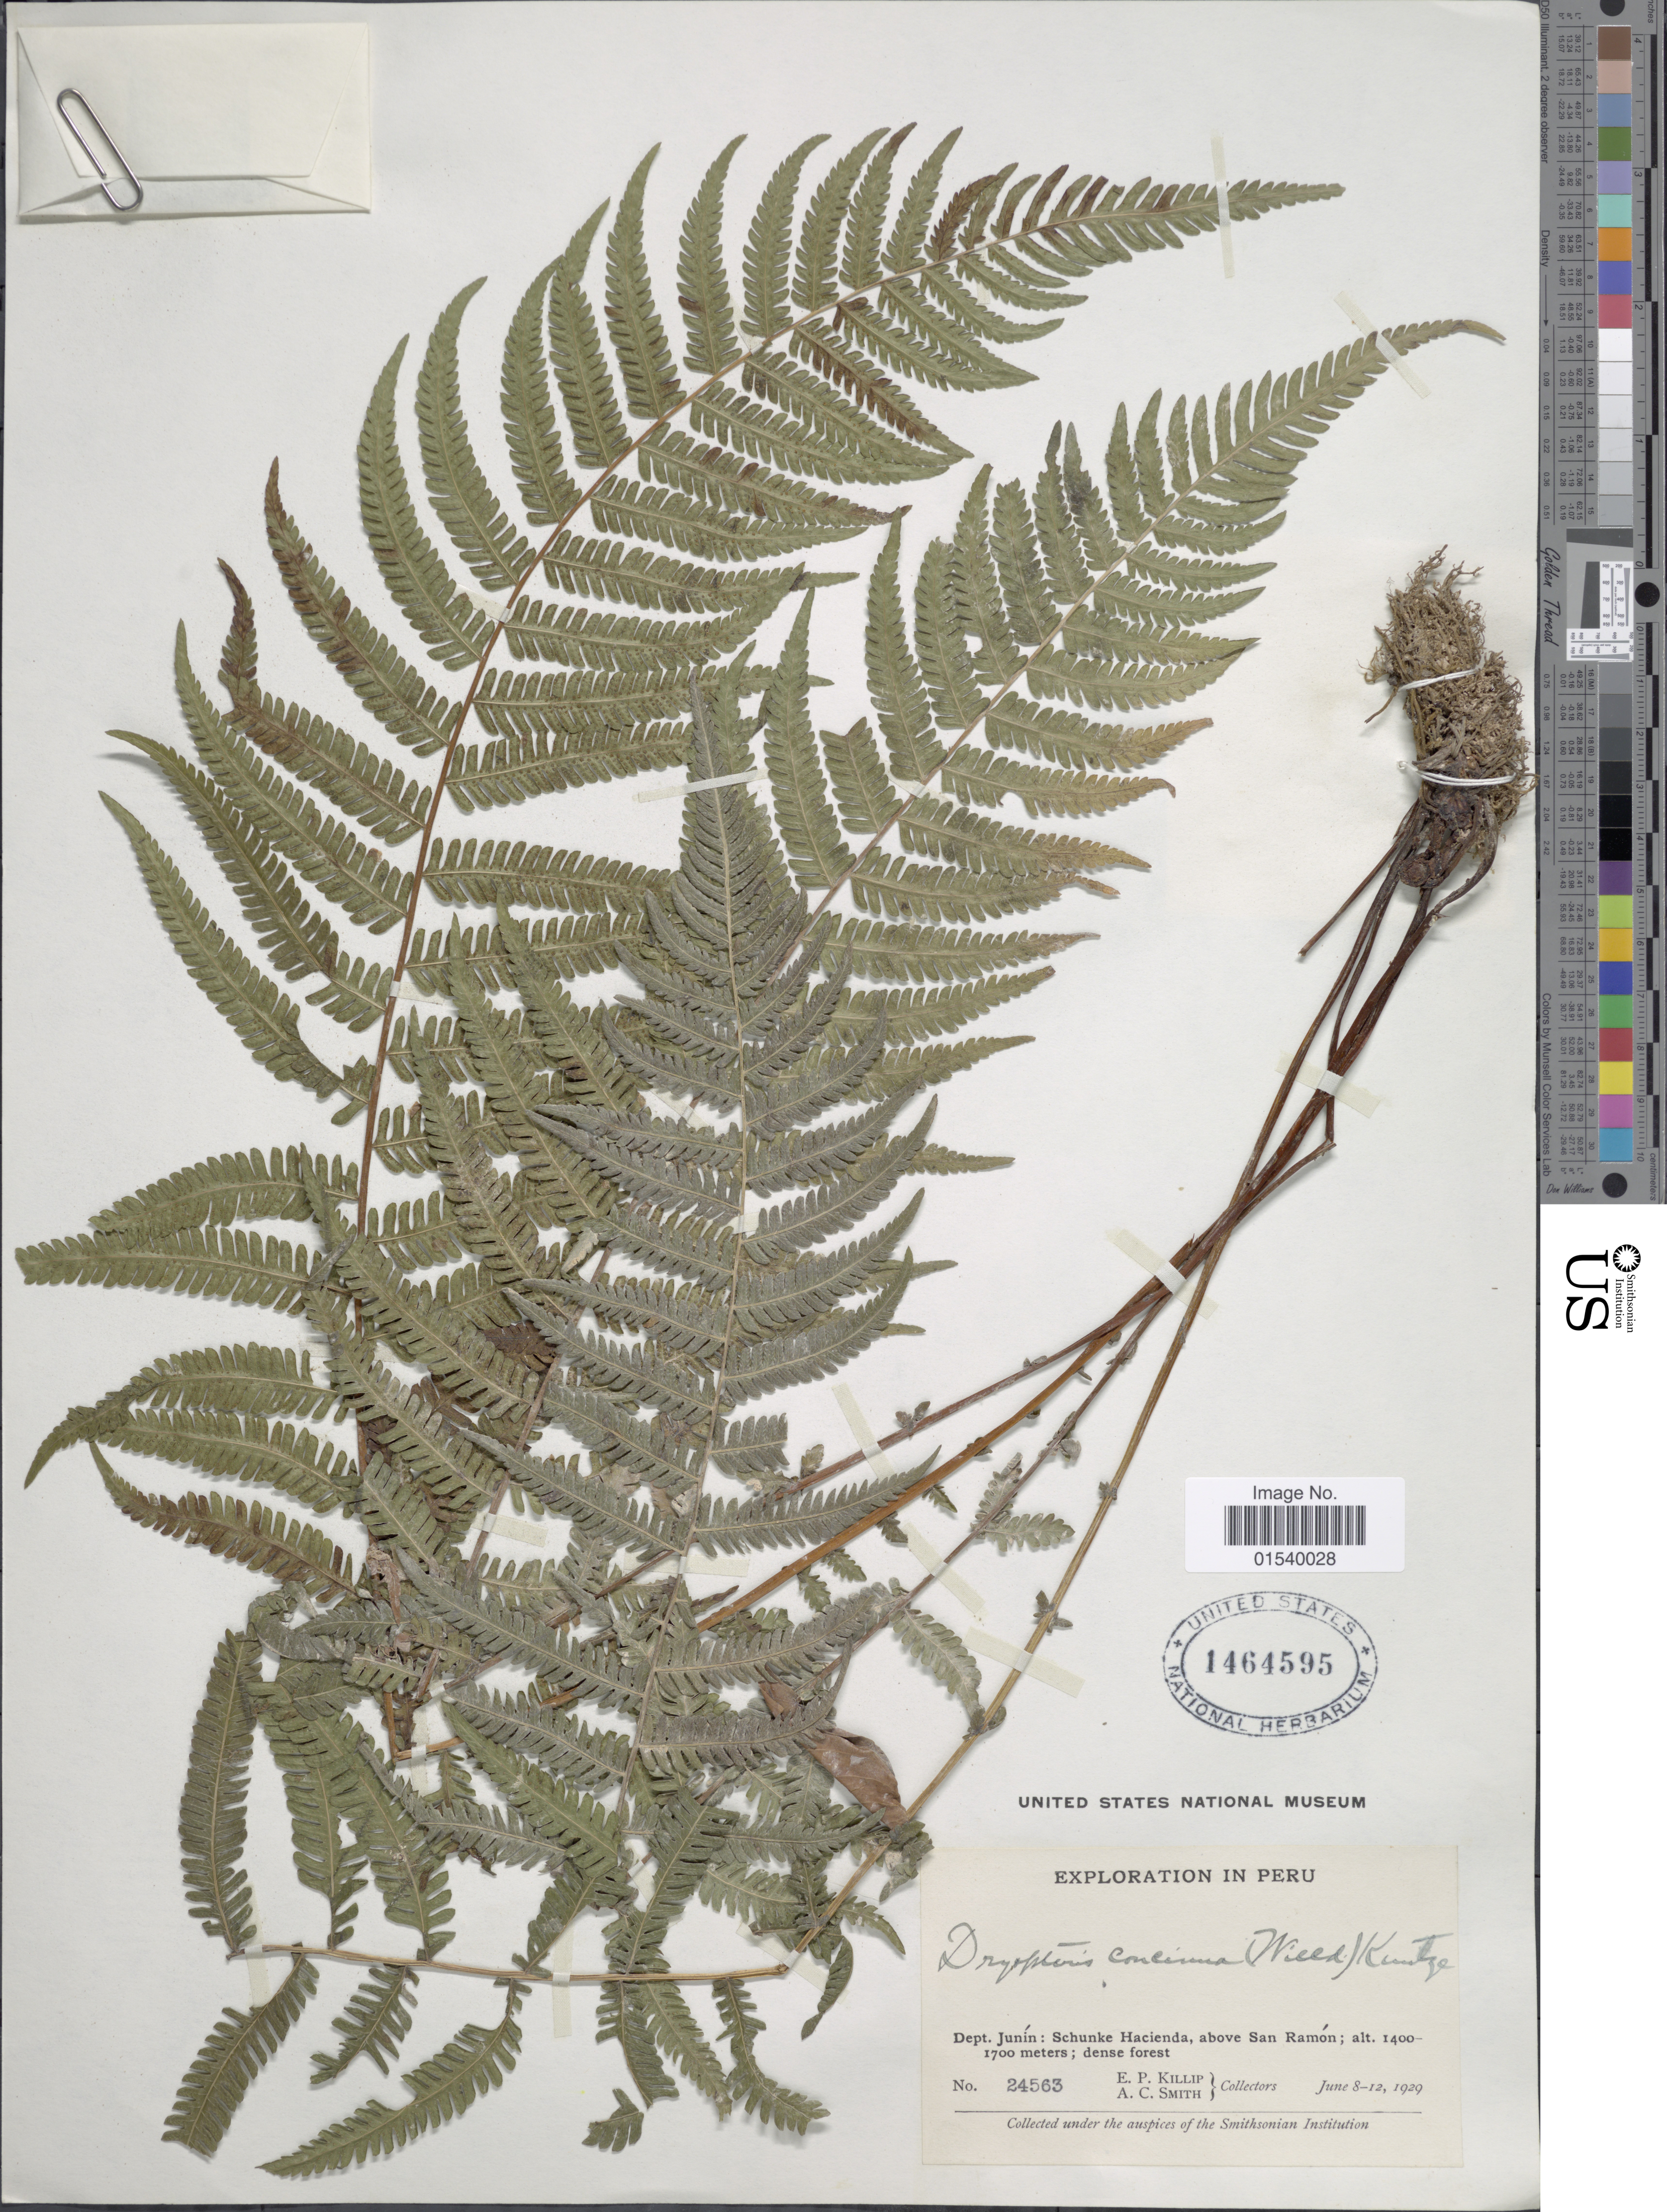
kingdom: Plantae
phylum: Tracheophyta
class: Polypodiopsida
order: Polypodiales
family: Thelypteridaceae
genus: Amauropelta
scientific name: Amauropelta concinna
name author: (Willd.) Pic. Serm.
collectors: E. P. Killip & A. C. Smith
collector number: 24563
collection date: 1929-06-08/1929-06-12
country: Peru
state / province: Junín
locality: Dept. Junín: Schunke Hacienda, above San Ramón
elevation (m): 1400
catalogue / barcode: US 1464595